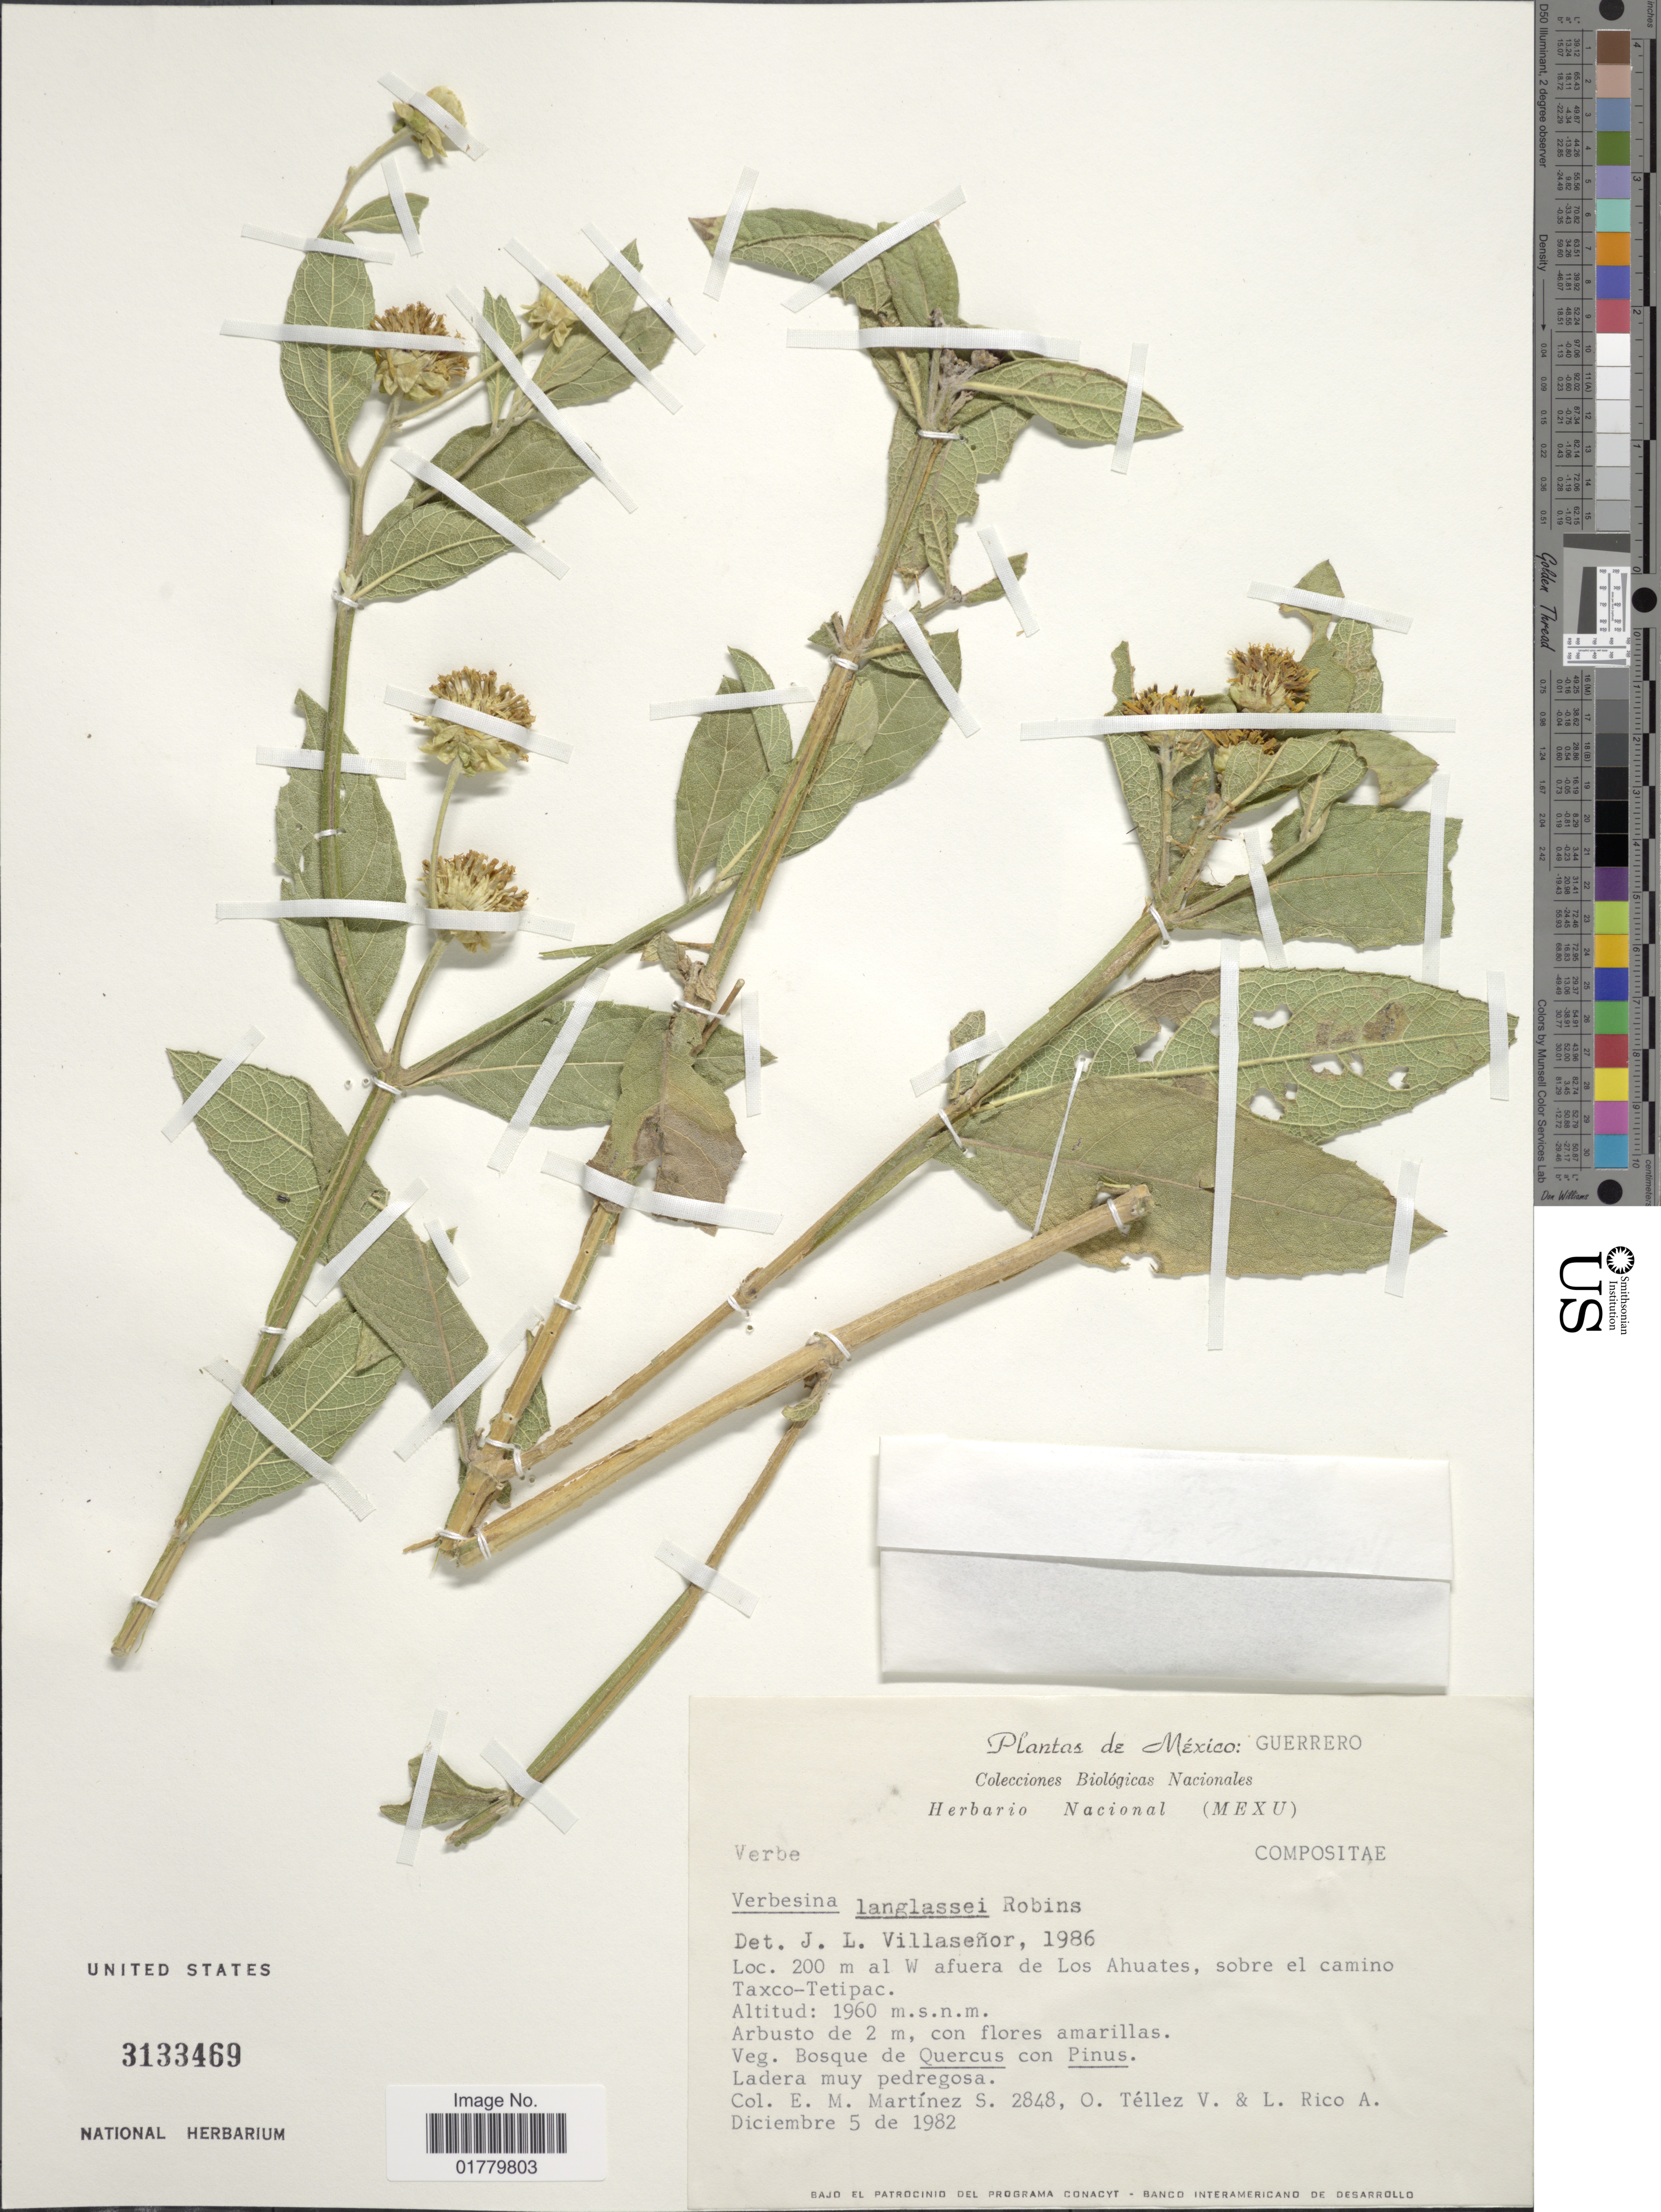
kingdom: Plantae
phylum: Tracheophyta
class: Magnoliopsida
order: Asterales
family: Asteraceae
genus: Verbesina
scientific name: Verbesina langlassei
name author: B.L. Rob.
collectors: E. Martínez Soto, O. Téllez V. & M. Rico Arce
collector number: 2848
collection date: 1982-12-05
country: Mexico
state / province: Guerrero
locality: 200 m al W afuera de Los Ahuates, sobre el camino Taxco-Tetipac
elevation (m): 1960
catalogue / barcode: US 3133469